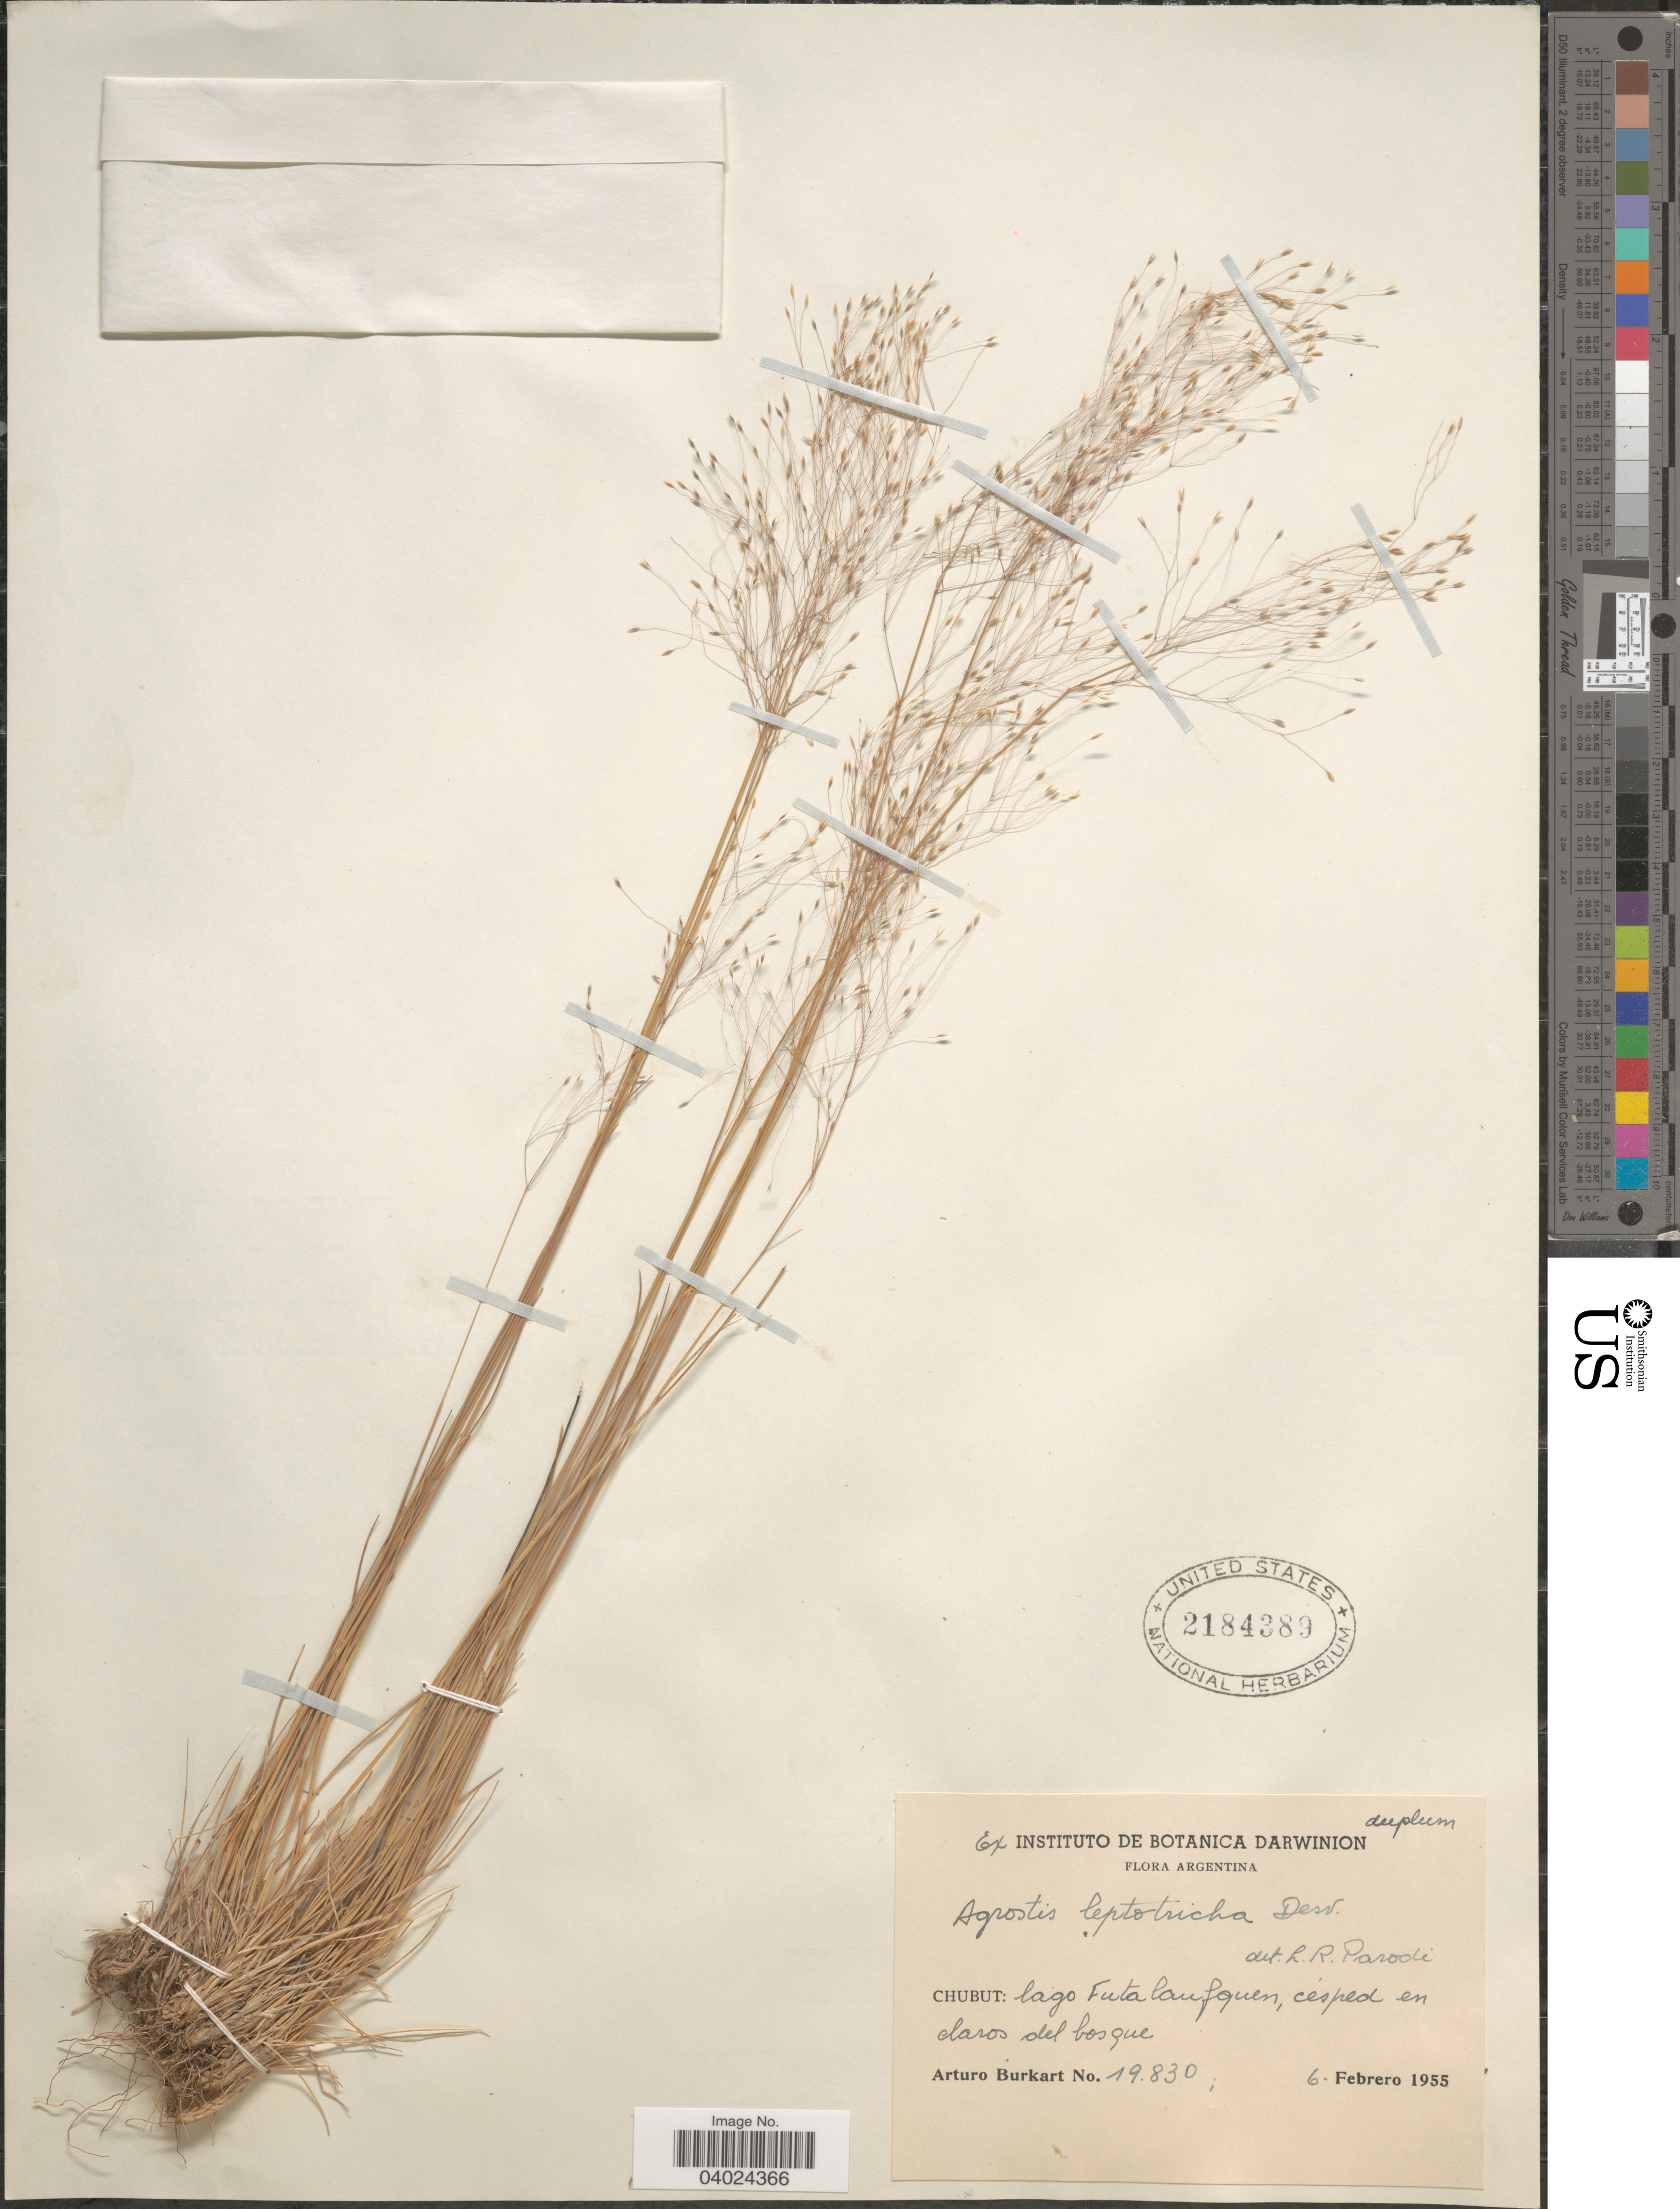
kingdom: Plantae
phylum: Tracheophyta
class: Liliopsida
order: Poales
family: Poaceae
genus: Agrostis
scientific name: Agrostis leptotricha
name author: É. Desv.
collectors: A. E. Burkart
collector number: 19830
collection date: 1955-02-06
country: Argentina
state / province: Chubut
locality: Lago Futalaufquen, césped en claros del bosque.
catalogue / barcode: US 2184389